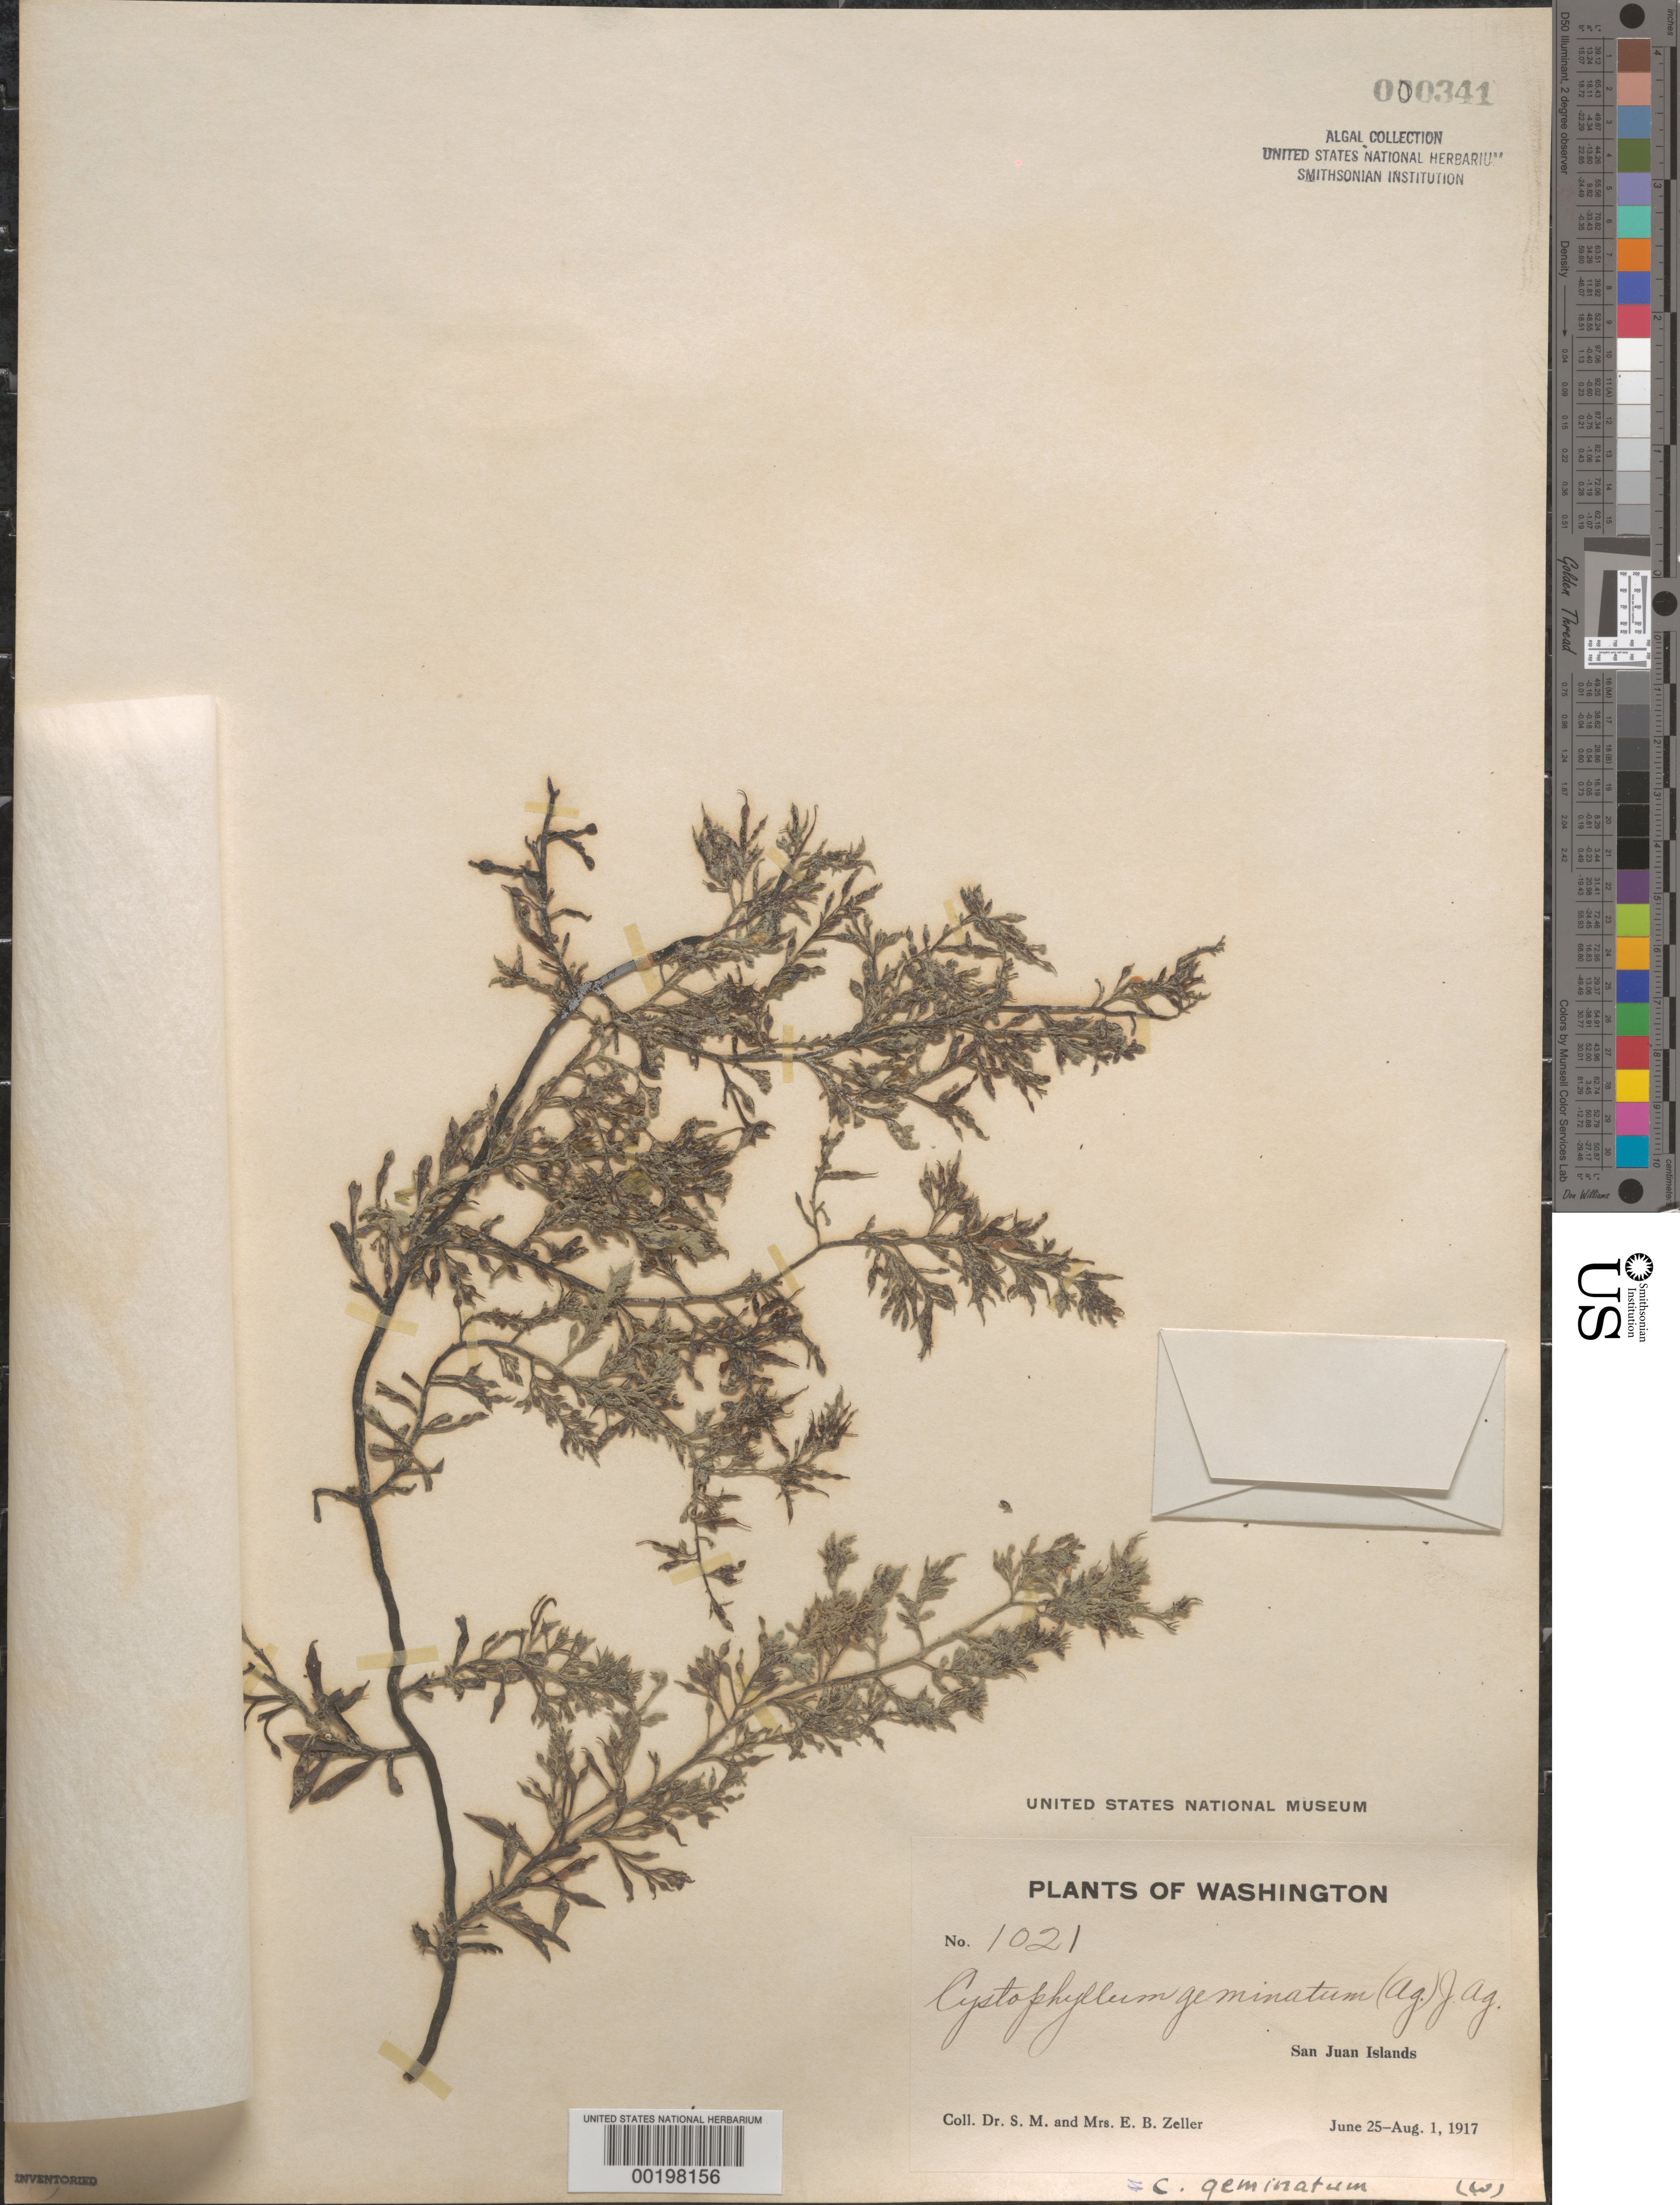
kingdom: Chromista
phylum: Ochrophyta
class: Phaeophyceae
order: Fucales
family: Sargassaceae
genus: Stephanocystis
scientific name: Stephanocystis geminata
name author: (C. Agardh) Draisma et al.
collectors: S. Zeller & E. Zeller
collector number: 1021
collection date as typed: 25 Jun 1917 to 01 Aug 1917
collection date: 1917-06-25/1917-08-01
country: United States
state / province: Washington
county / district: San Juan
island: San Juan Islands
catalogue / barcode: US 341